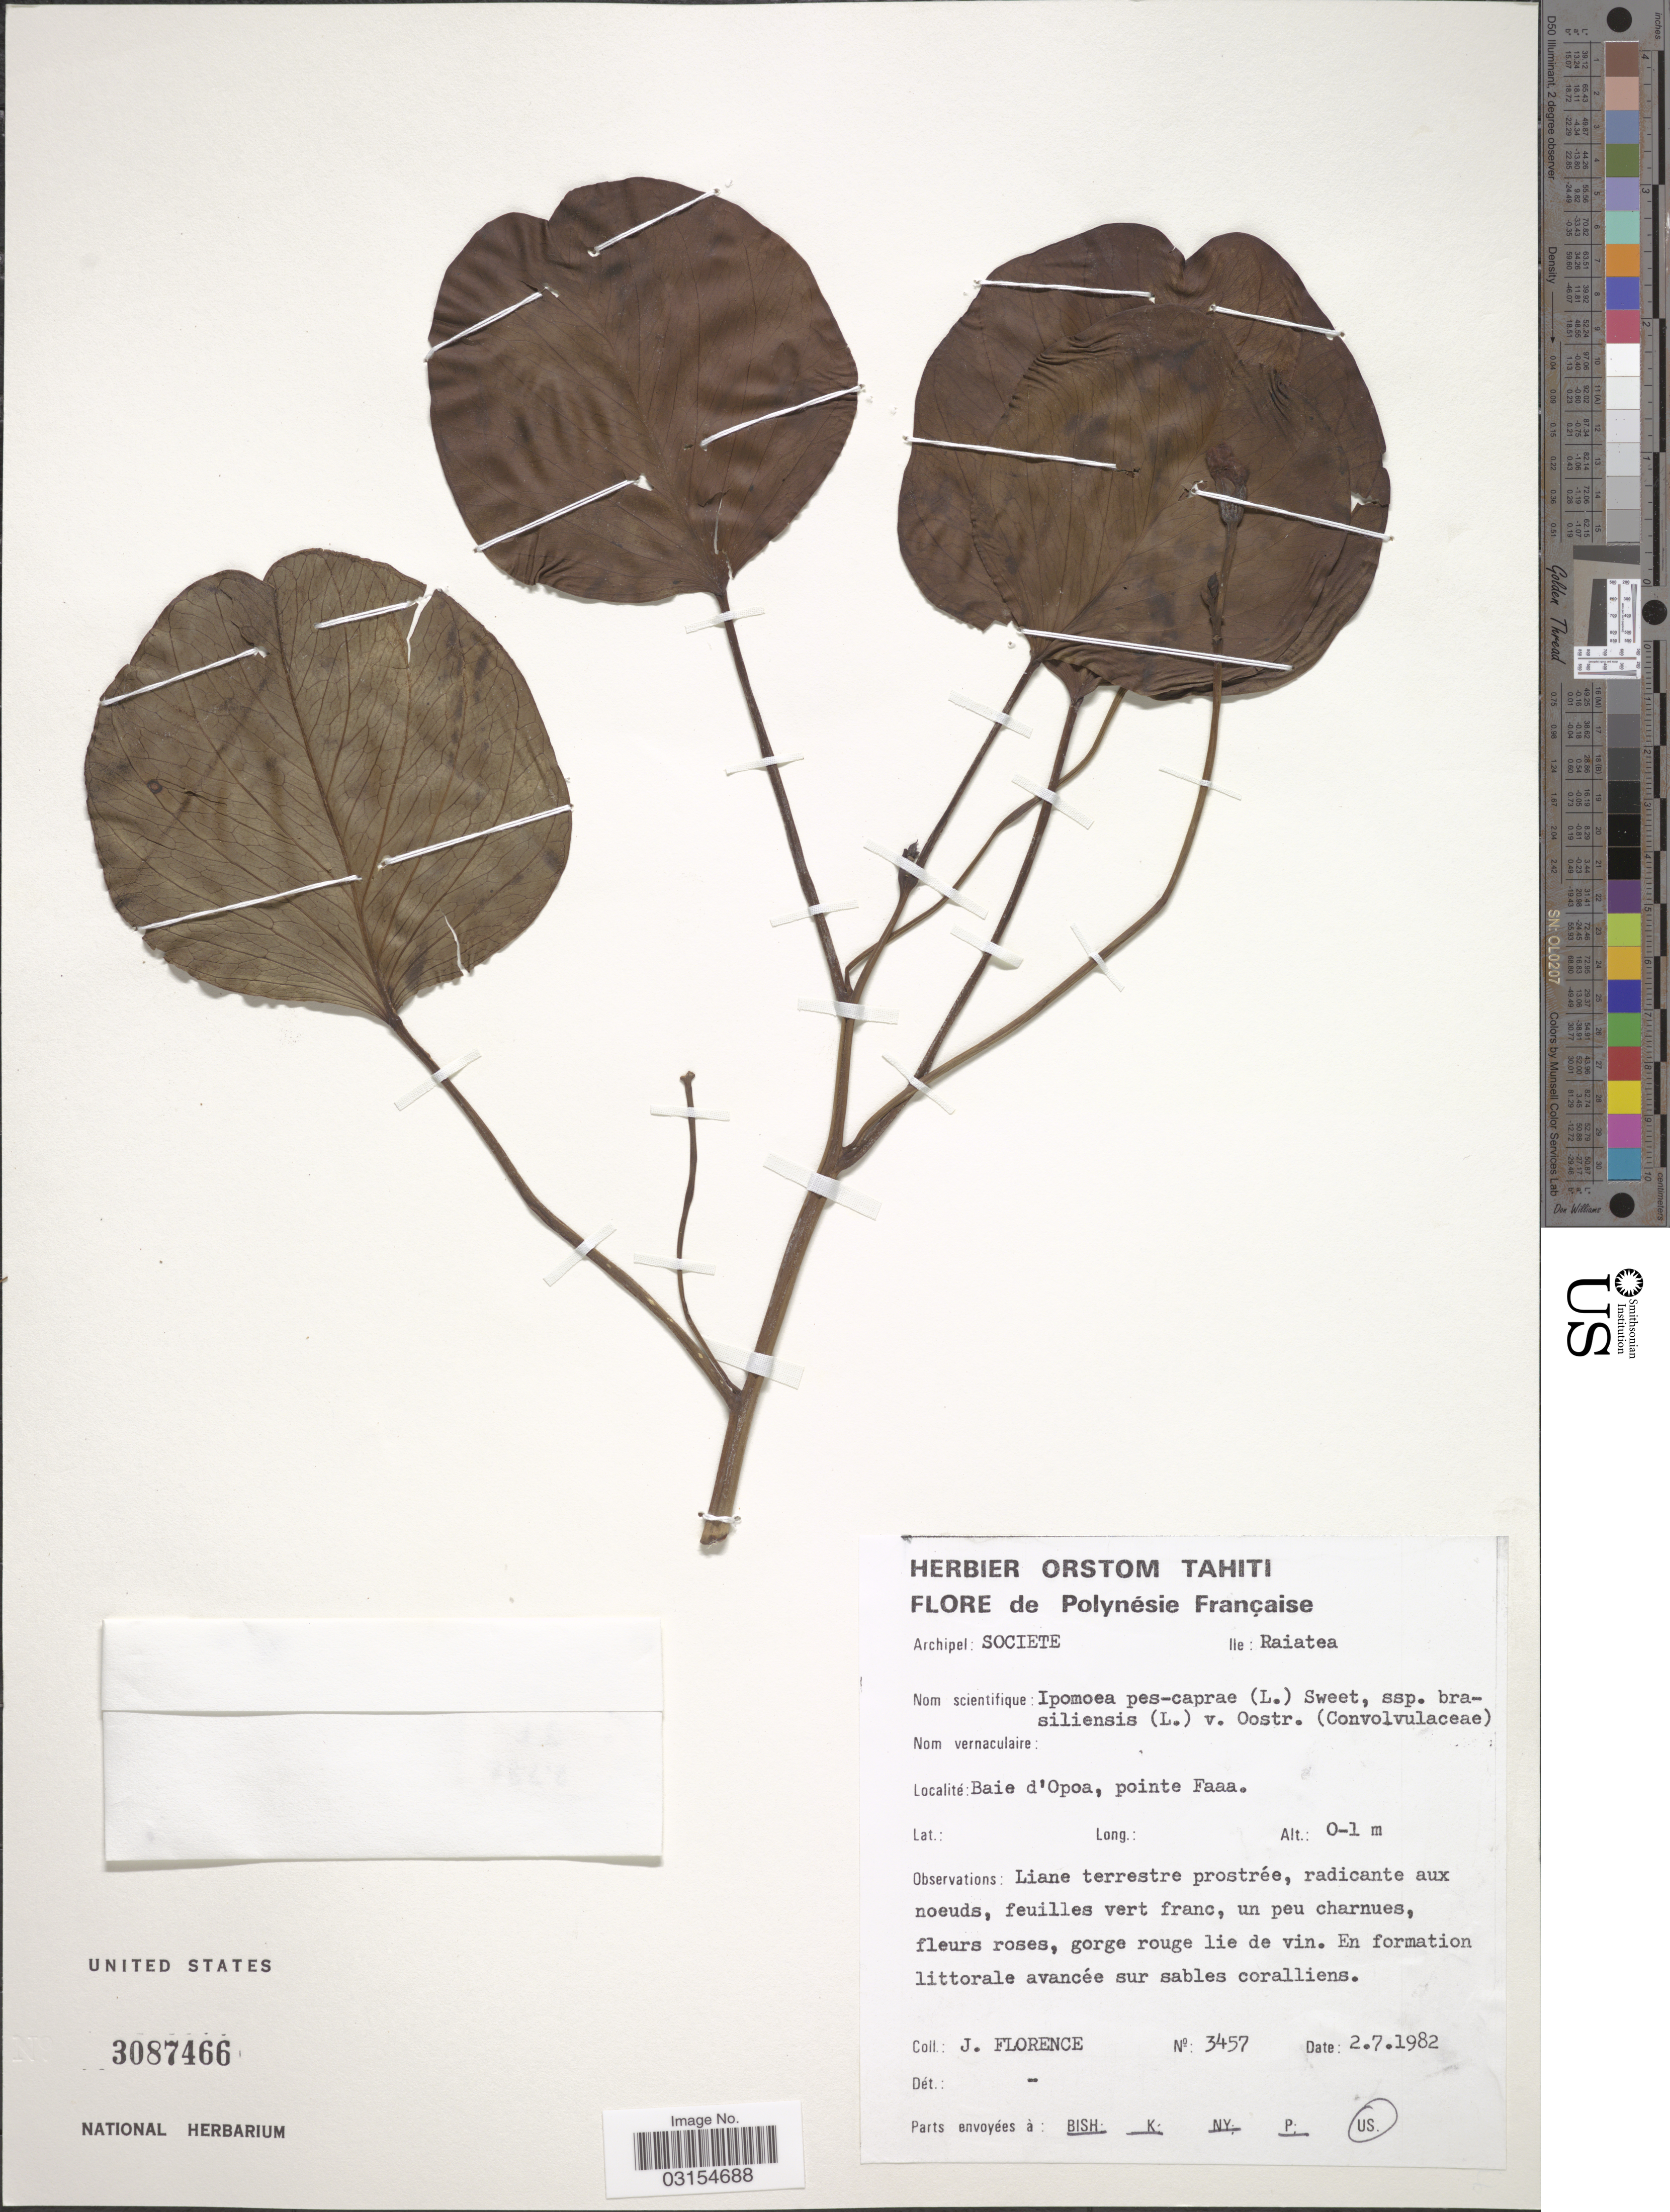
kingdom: Plantae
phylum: Tracheophyta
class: Magnoliopsida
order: Solanales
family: Convolvulaceae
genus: Ipomoea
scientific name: Ipomoea pes-caprae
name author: (L.) R. Br.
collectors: J. Florence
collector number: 3457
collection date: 1982-07-02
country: French Polynesia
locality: Archipel: Societe, Ile: Raiatea, Baie d'Opoa, pointe Faaa.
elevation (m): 0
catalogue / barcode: US 3087466